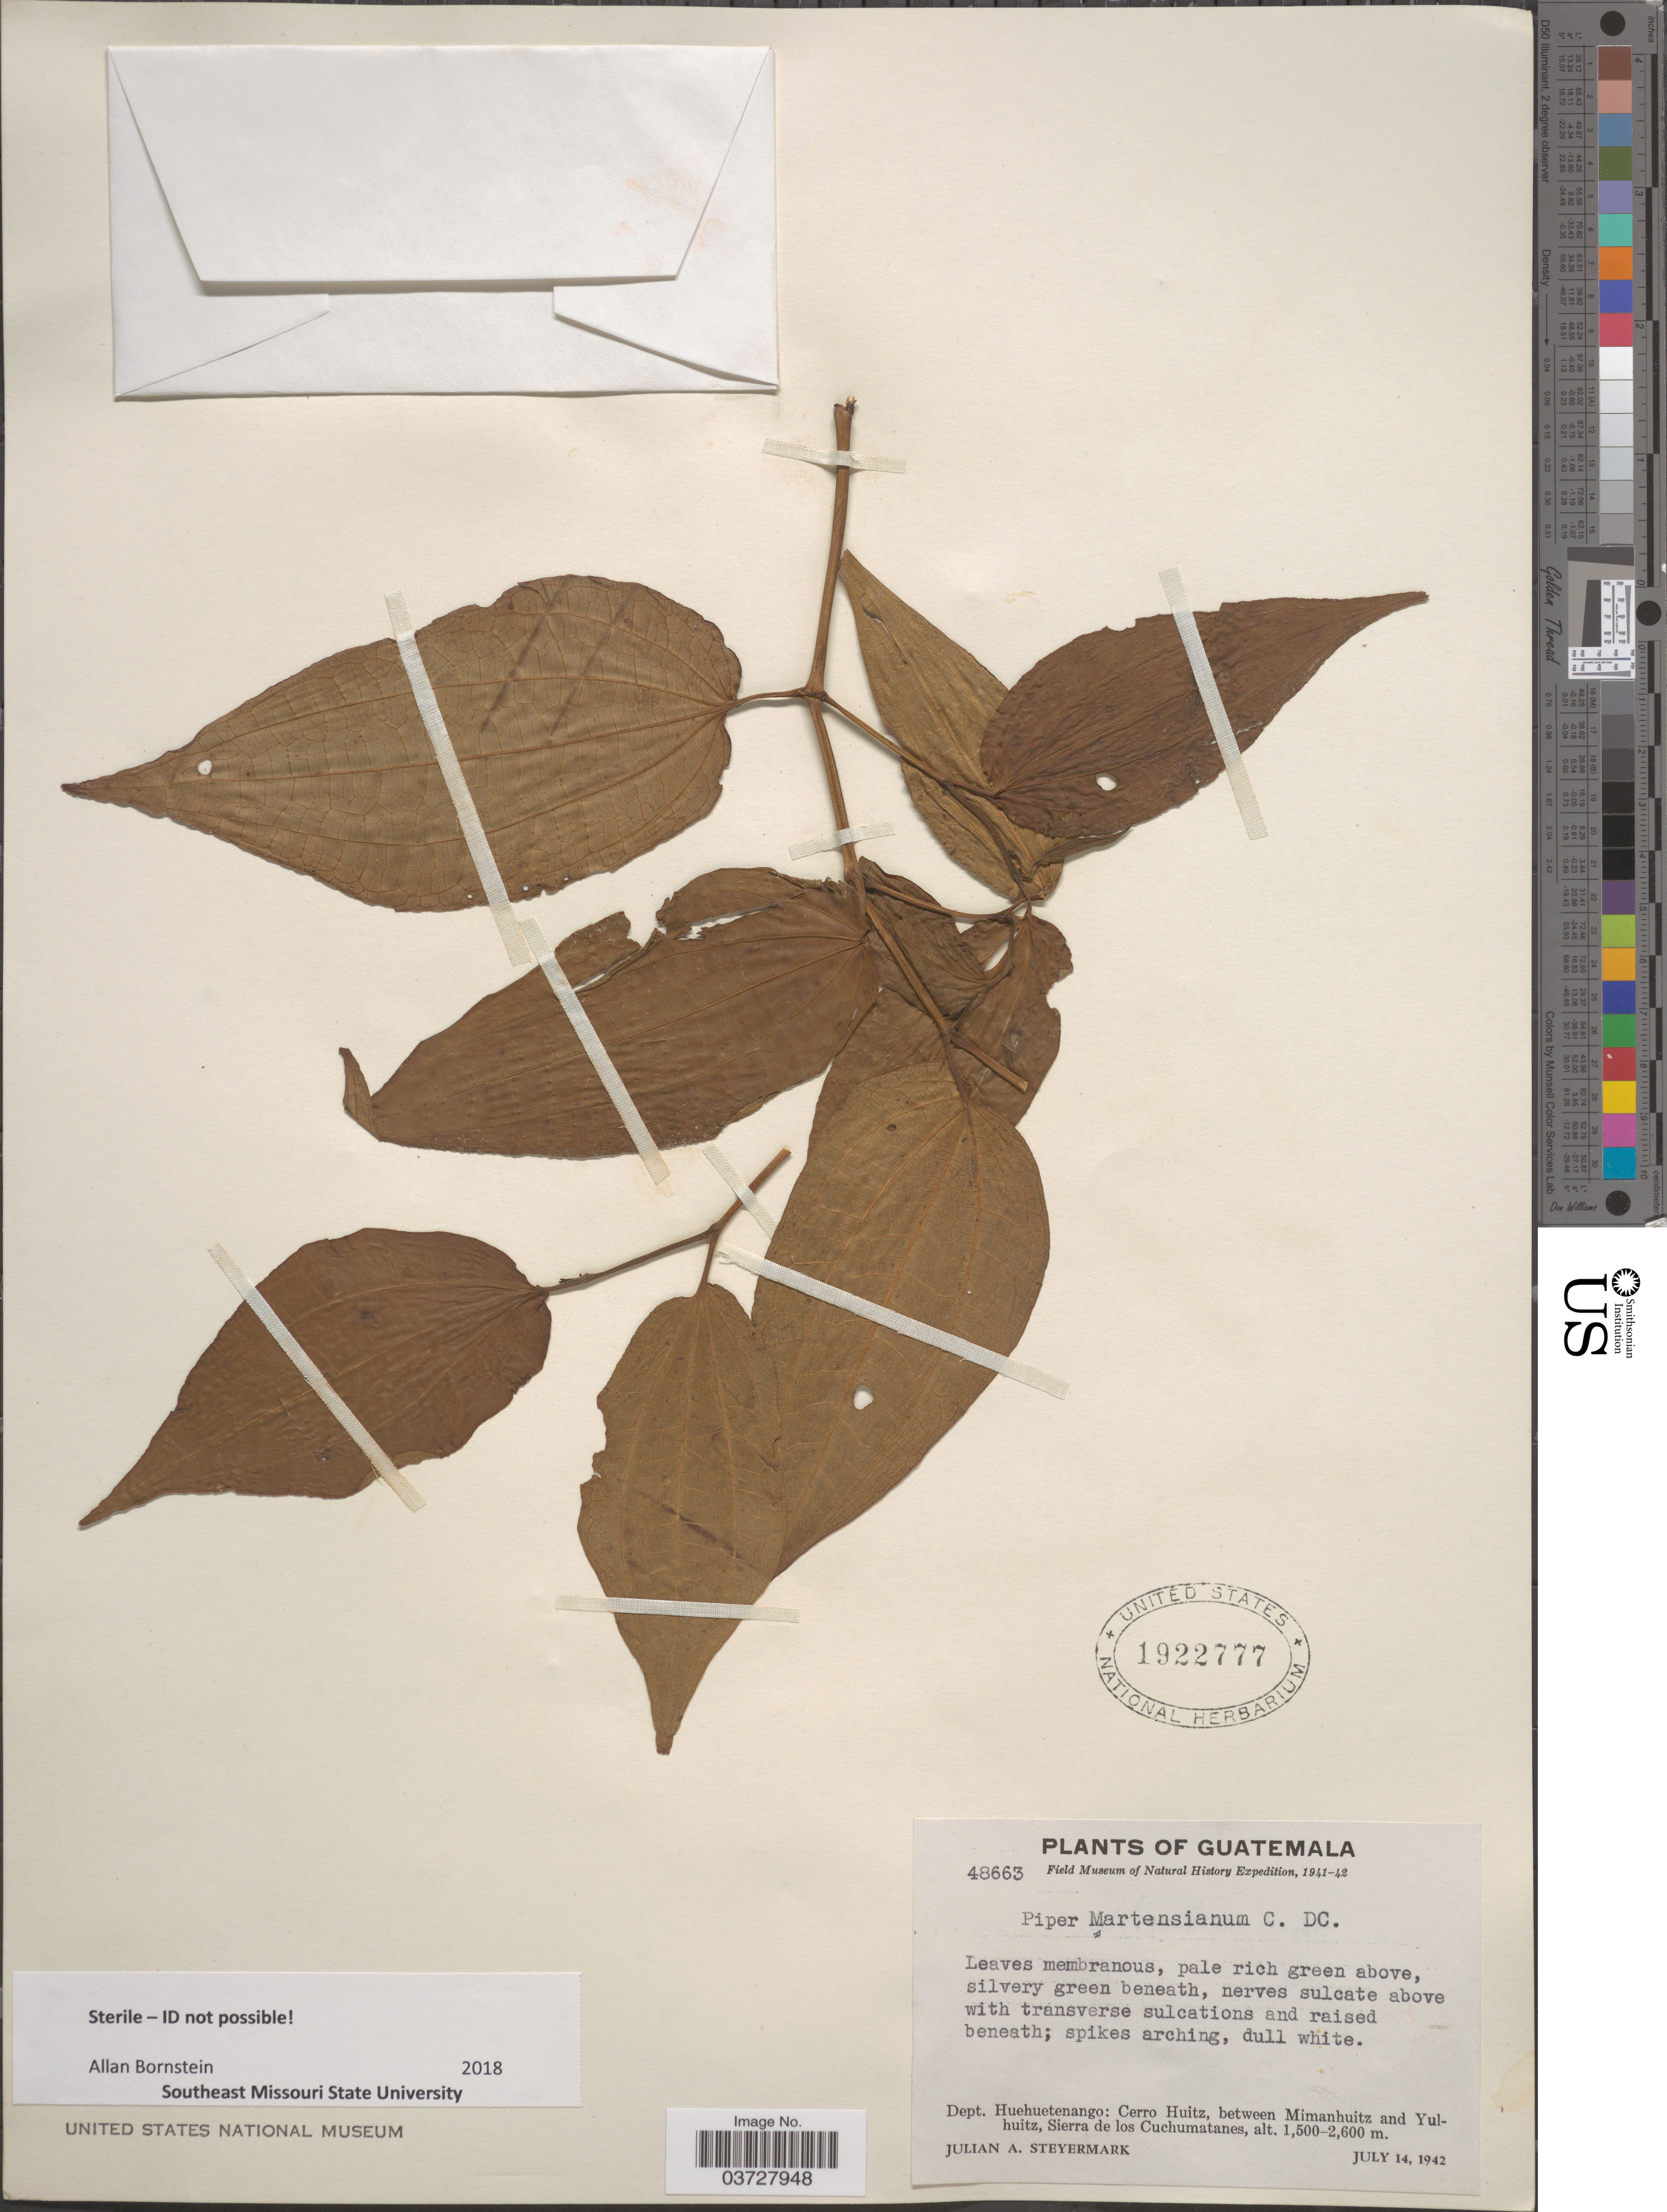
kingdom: Plantae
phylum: Tracheophyta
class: Magnoliopsida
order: Piperales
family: Piperaceae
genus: Piper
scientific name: Piper sp.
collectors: J. Steyermark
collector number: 48663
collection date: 1942-07-14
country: Guatemala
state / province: Huehuetenango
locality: Dept. Huehuetenango: Cerro Huitz, between Mimanhuitz and Yulhuitz, Sierra de los Cuchumatanes.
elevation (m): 1500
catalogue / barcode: US 1922777